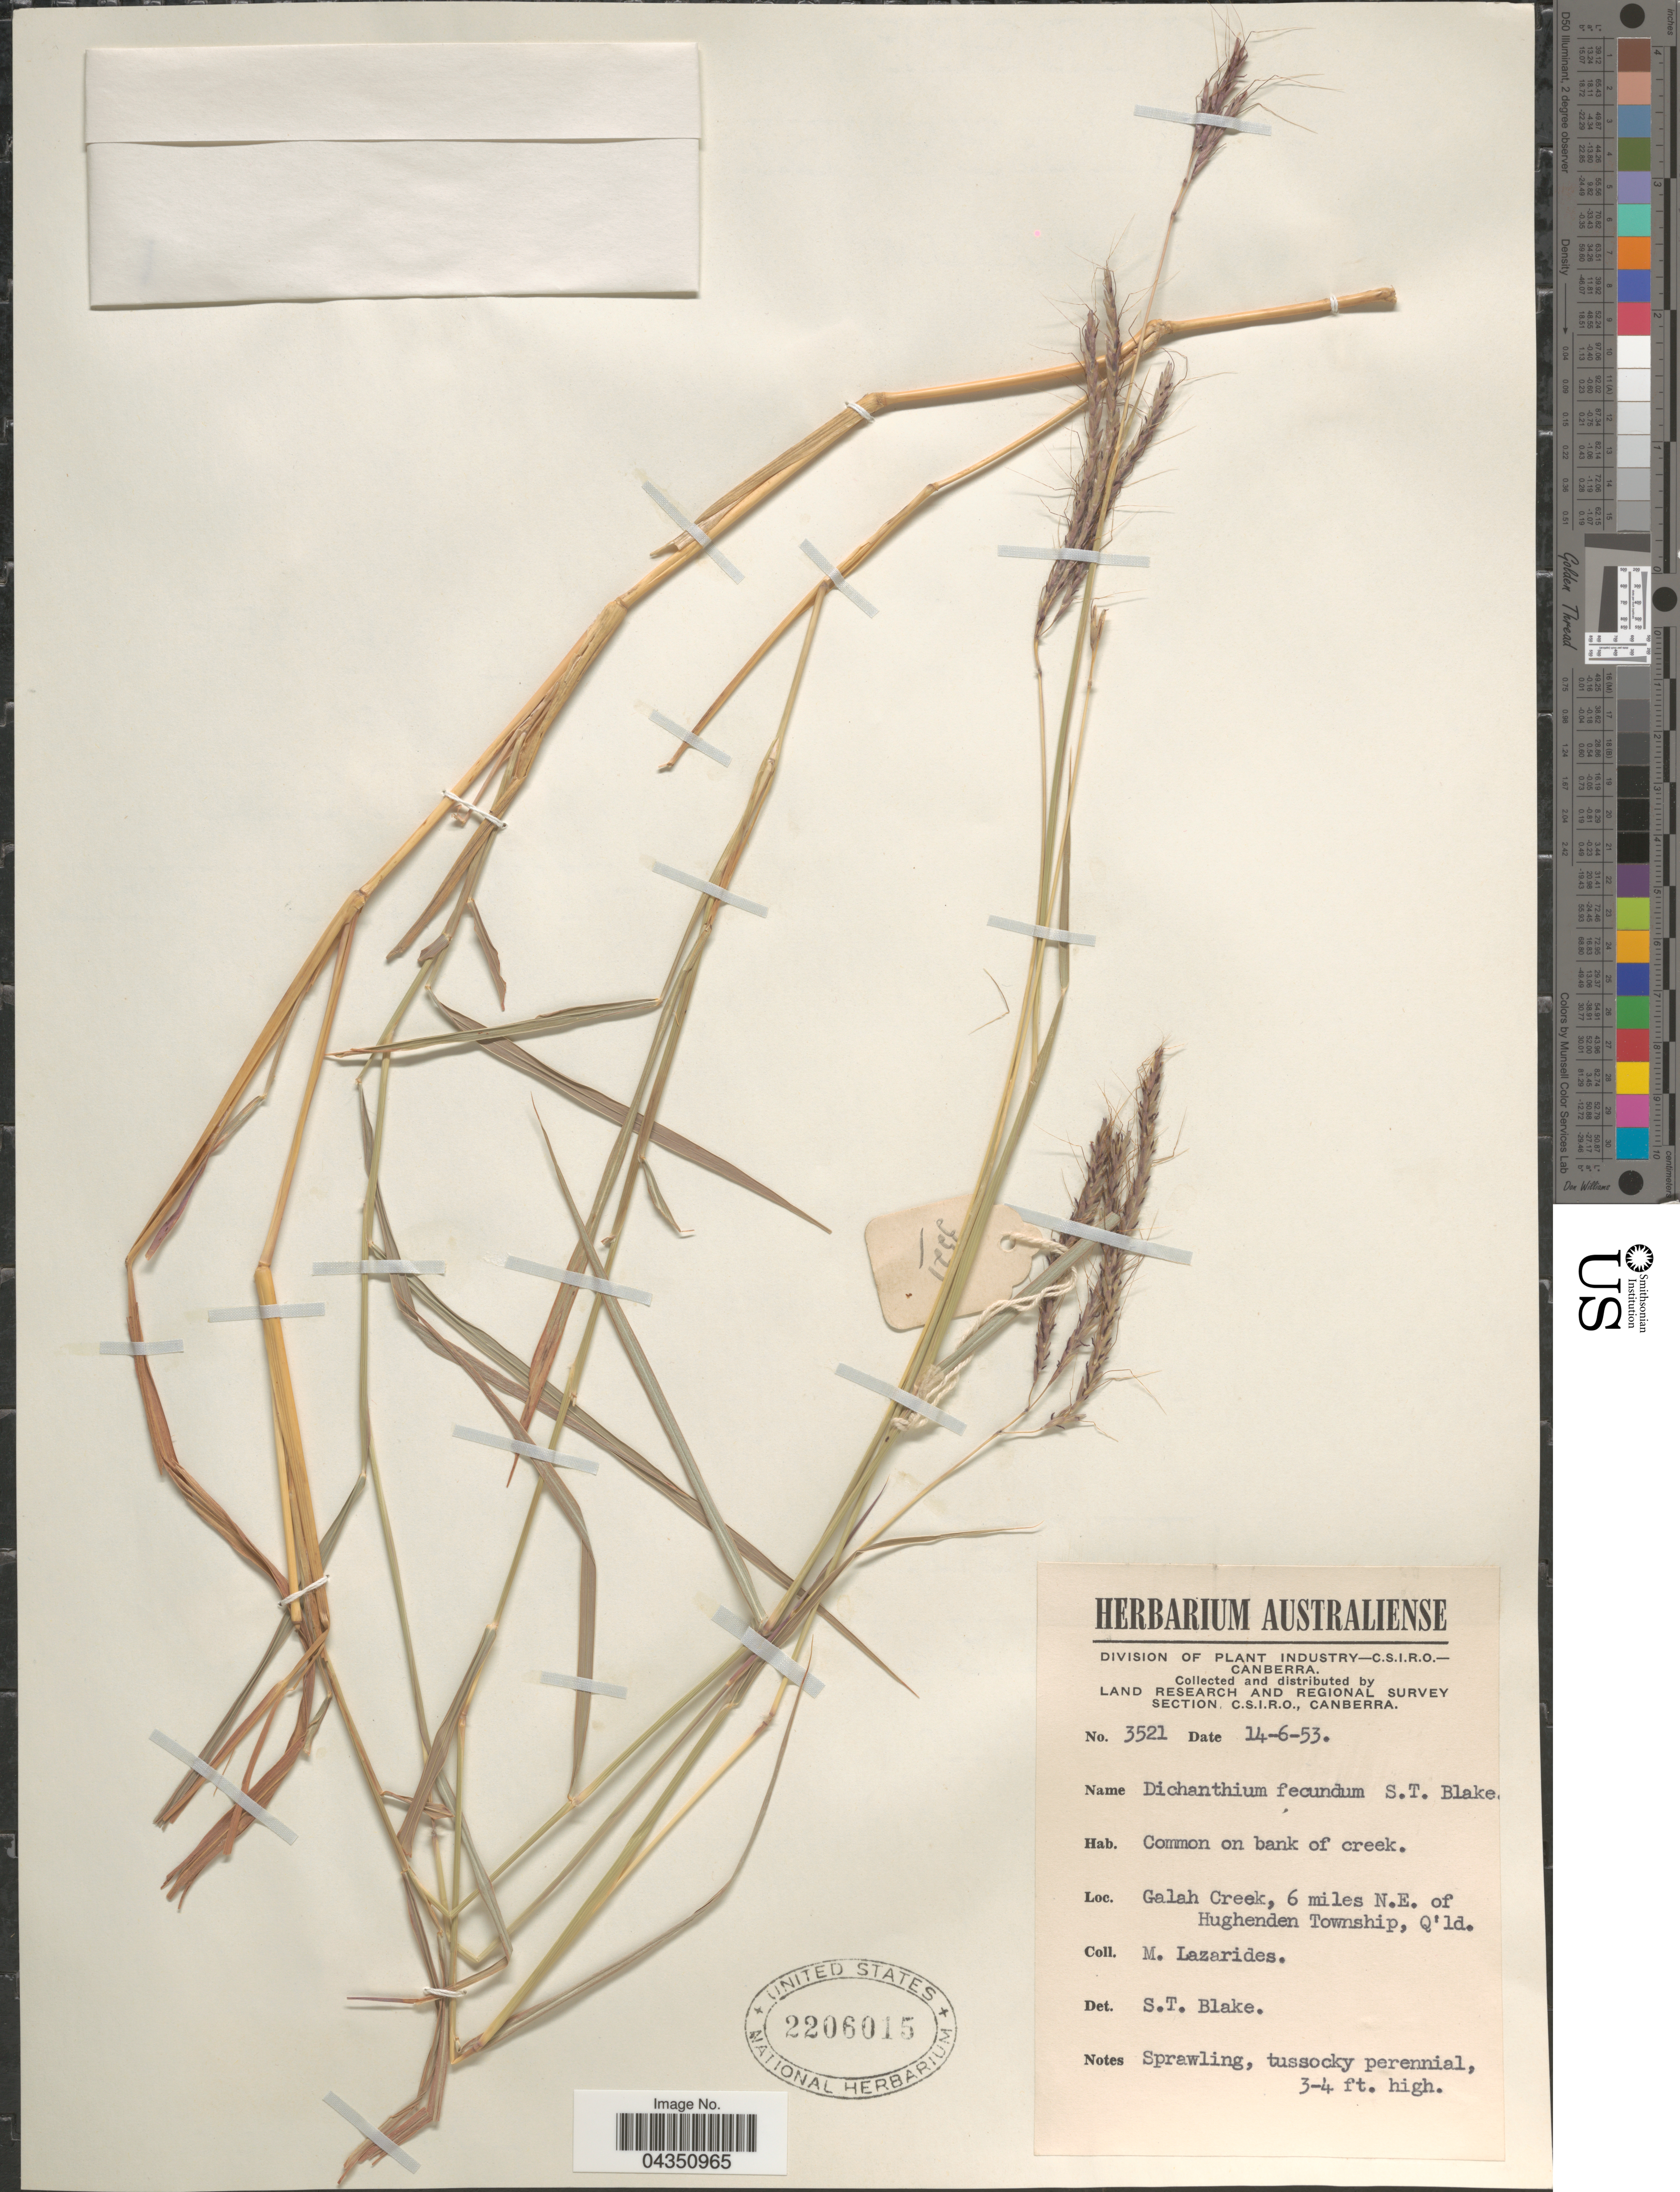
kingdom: Plantae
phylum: Tracheophyta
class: Liliopsida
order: Poales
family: Poaceae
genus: Dichanthium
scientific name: Dichanthium fecundum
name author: S.T. Blake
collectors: M. Lazarides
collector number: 3521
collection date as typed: Transcribed d/m/y: 14/6/53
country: Australia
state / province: Queensland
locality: Land Research and Regional Survey Section. Galah Creek, 6 miles N.E. of Hughenden Township.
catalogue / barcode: US 2206015